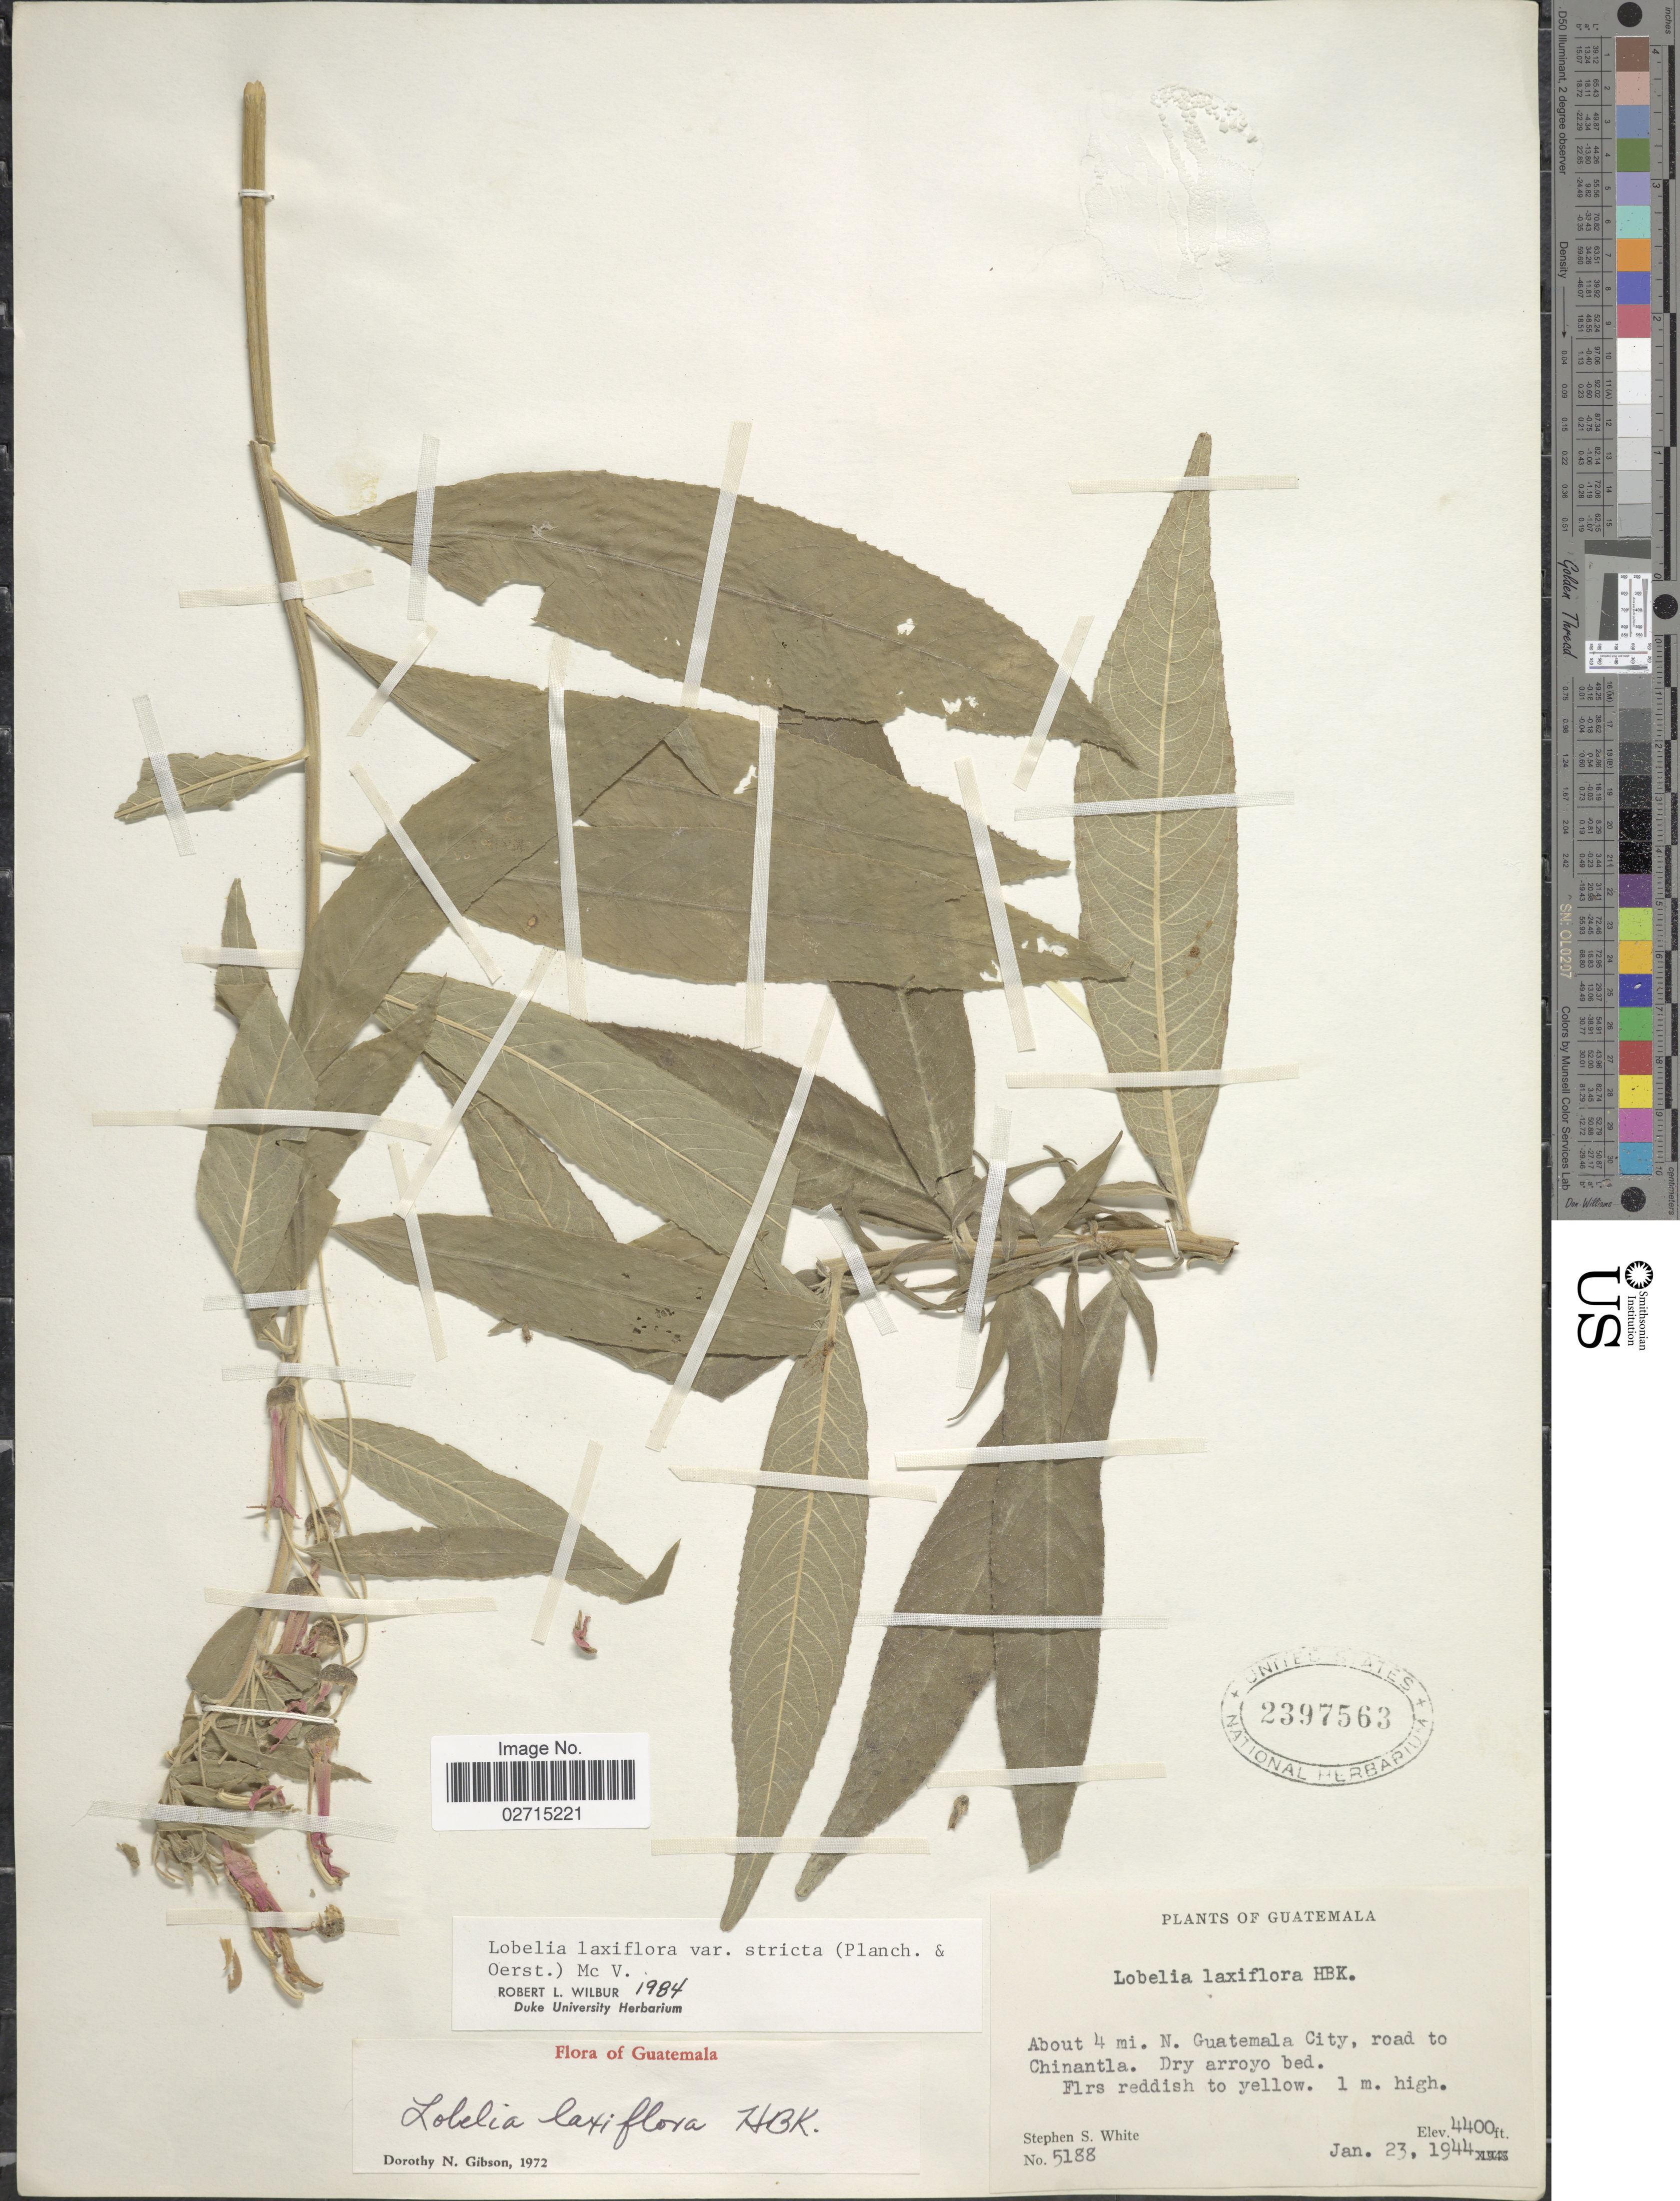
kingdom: Plantae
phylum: Tracheophyta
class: Magnoliopsida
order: Asterales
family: Campanulaceae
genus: Lobelia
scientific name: Lobelia laxiflora var. stricta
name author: (Planch. & Oerst.) McVaugh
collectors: S. S. White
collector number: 5188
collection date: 1944-01-23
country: Guatemala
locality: About 4 mi. N. Guatemala City, road to Chinantla. Dry arroyo bed.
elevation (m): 1341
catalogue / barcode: US 2397563